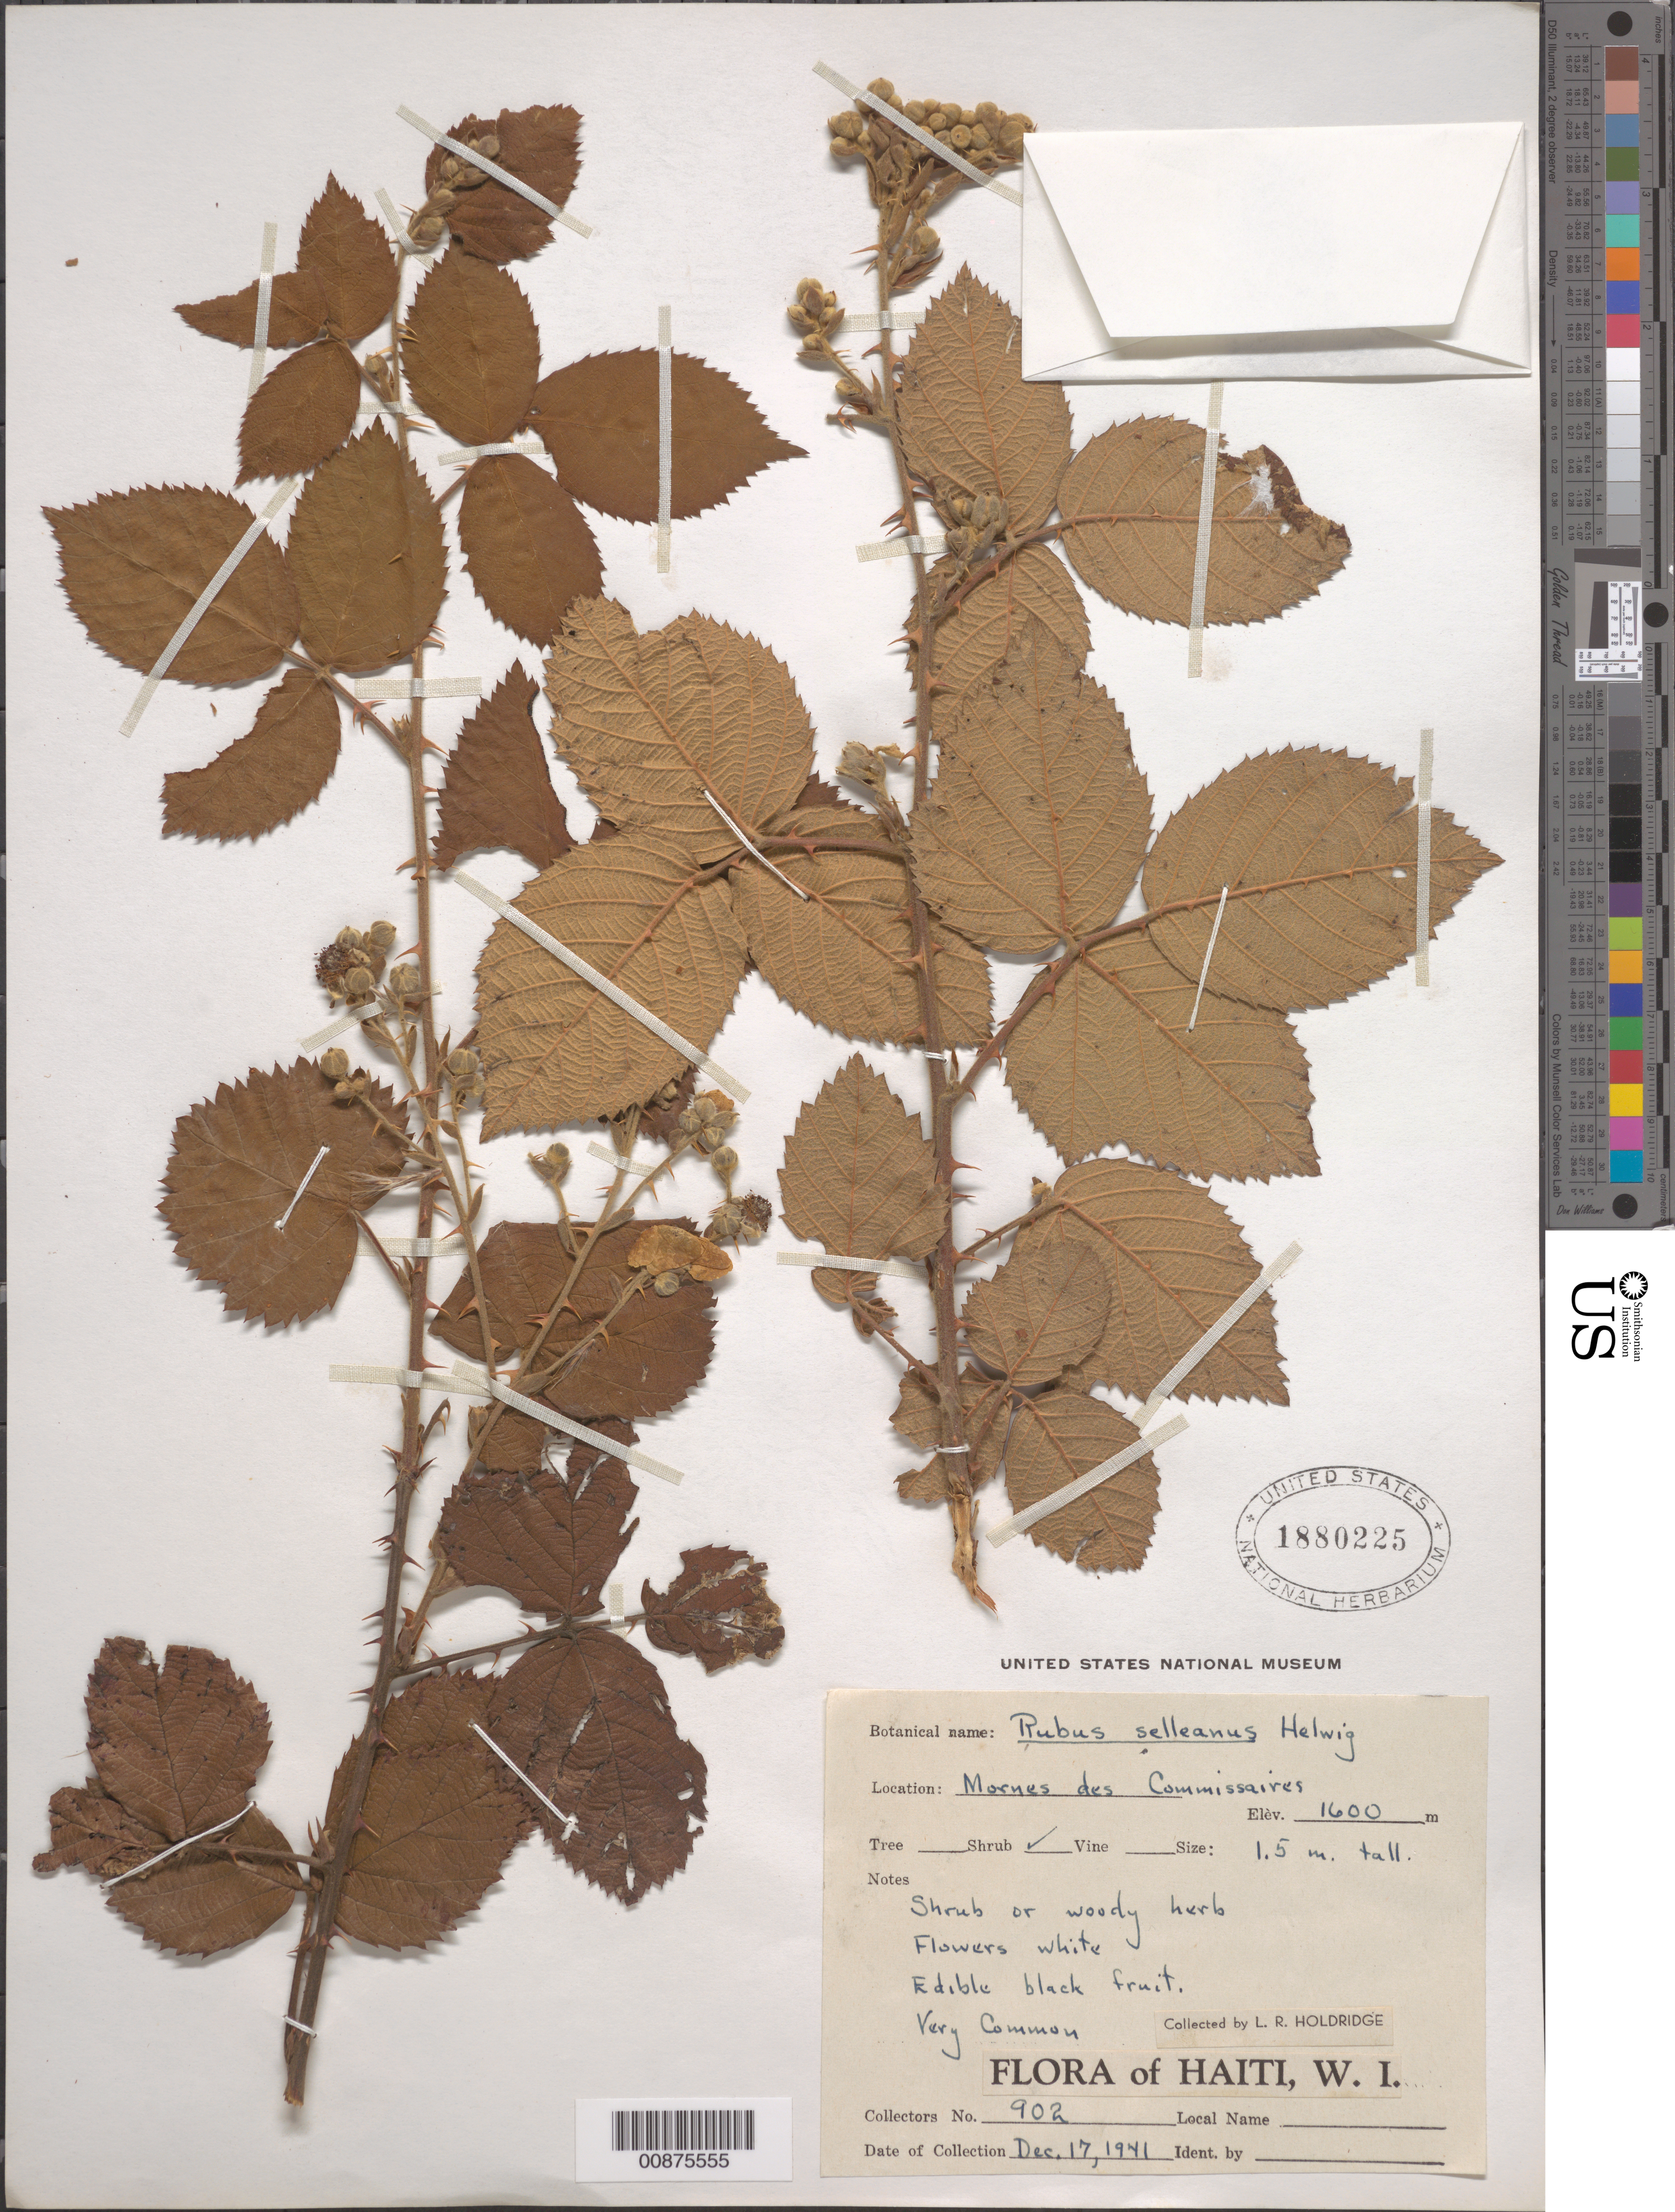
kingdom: Plantae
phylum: Tracheophyta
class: Magnoliopsida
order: Rosales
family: Rosaceae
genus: Rubus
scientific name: Rubus selleanus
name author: Helwig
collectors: L. Holdridge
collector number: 902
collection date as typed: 17 Dec 1941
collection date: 1941-12-17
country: Haiti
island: Hispaniola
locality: Mornes des Commissaires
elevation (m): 1600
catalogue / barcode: US 1880225